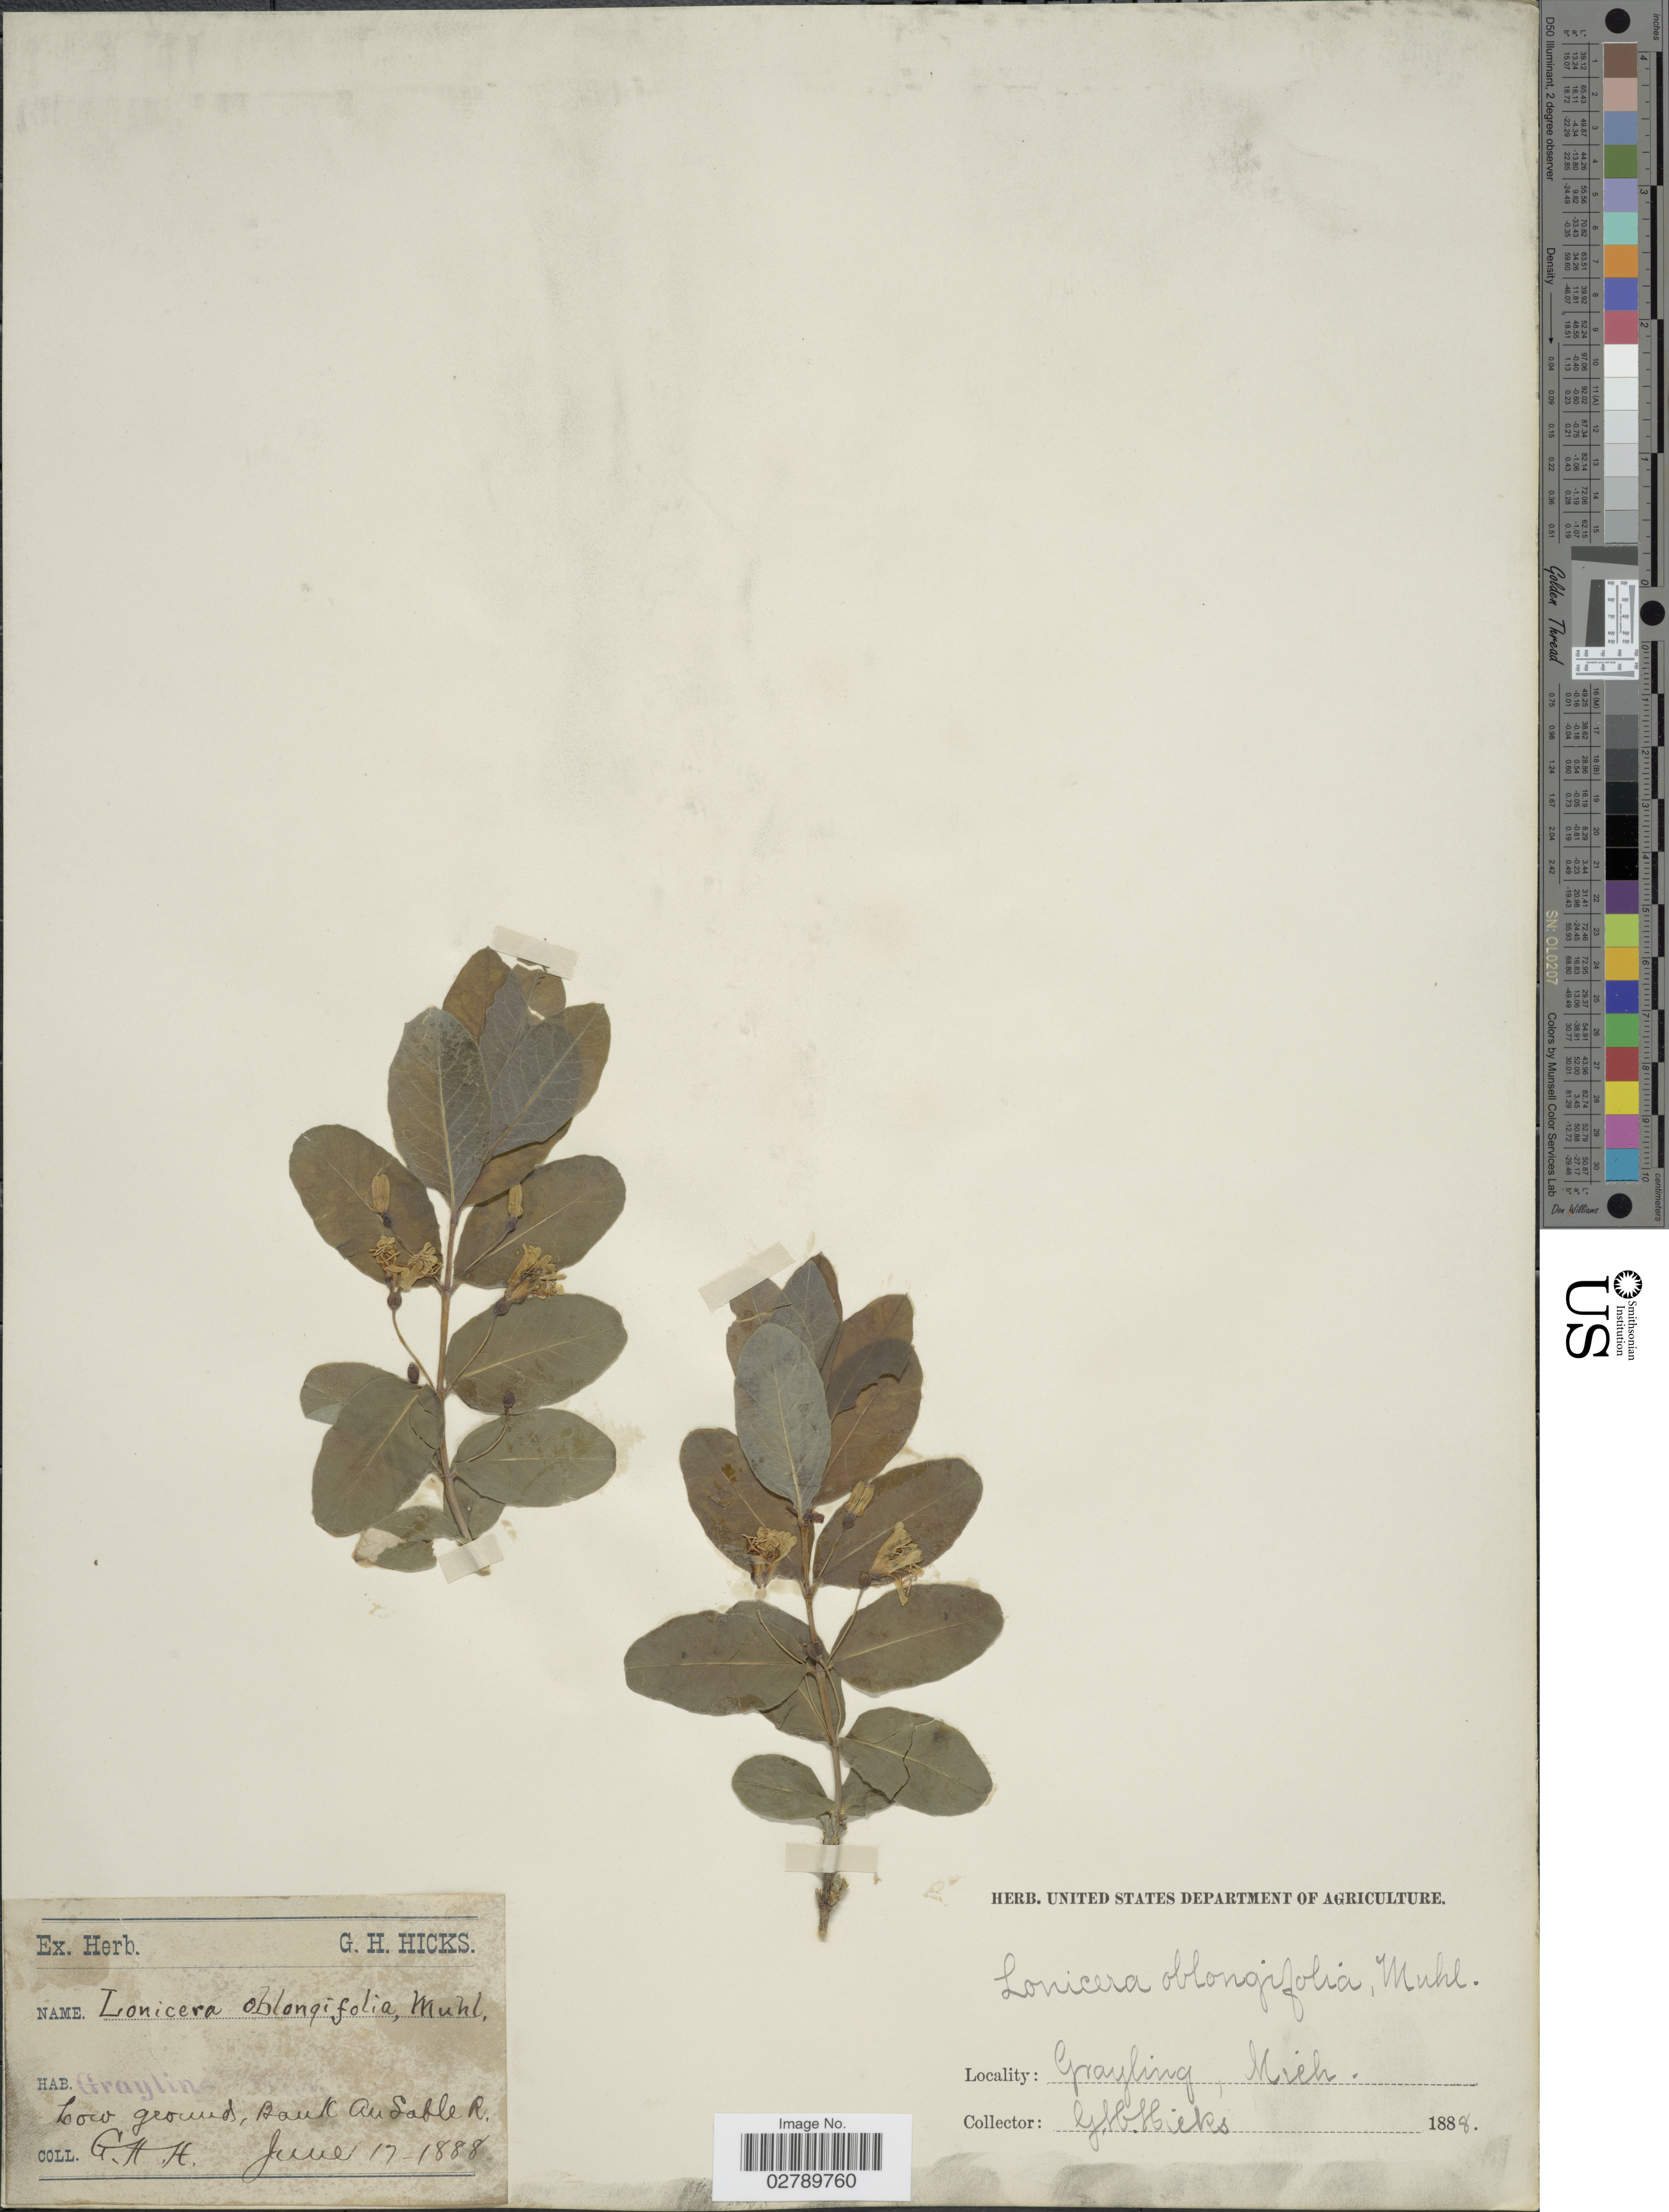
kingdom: Plantae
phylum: Tracheophyta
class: Magnoliopsida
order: Dipsacales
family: Caprifoliaceae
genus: Lonicera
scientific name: Lonicera oblongifolia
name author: Hook.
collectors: G. Hicks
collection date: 1888-06-17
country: United States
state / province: Michigan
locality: Graylin. Low ground, Bank Au Sable R.